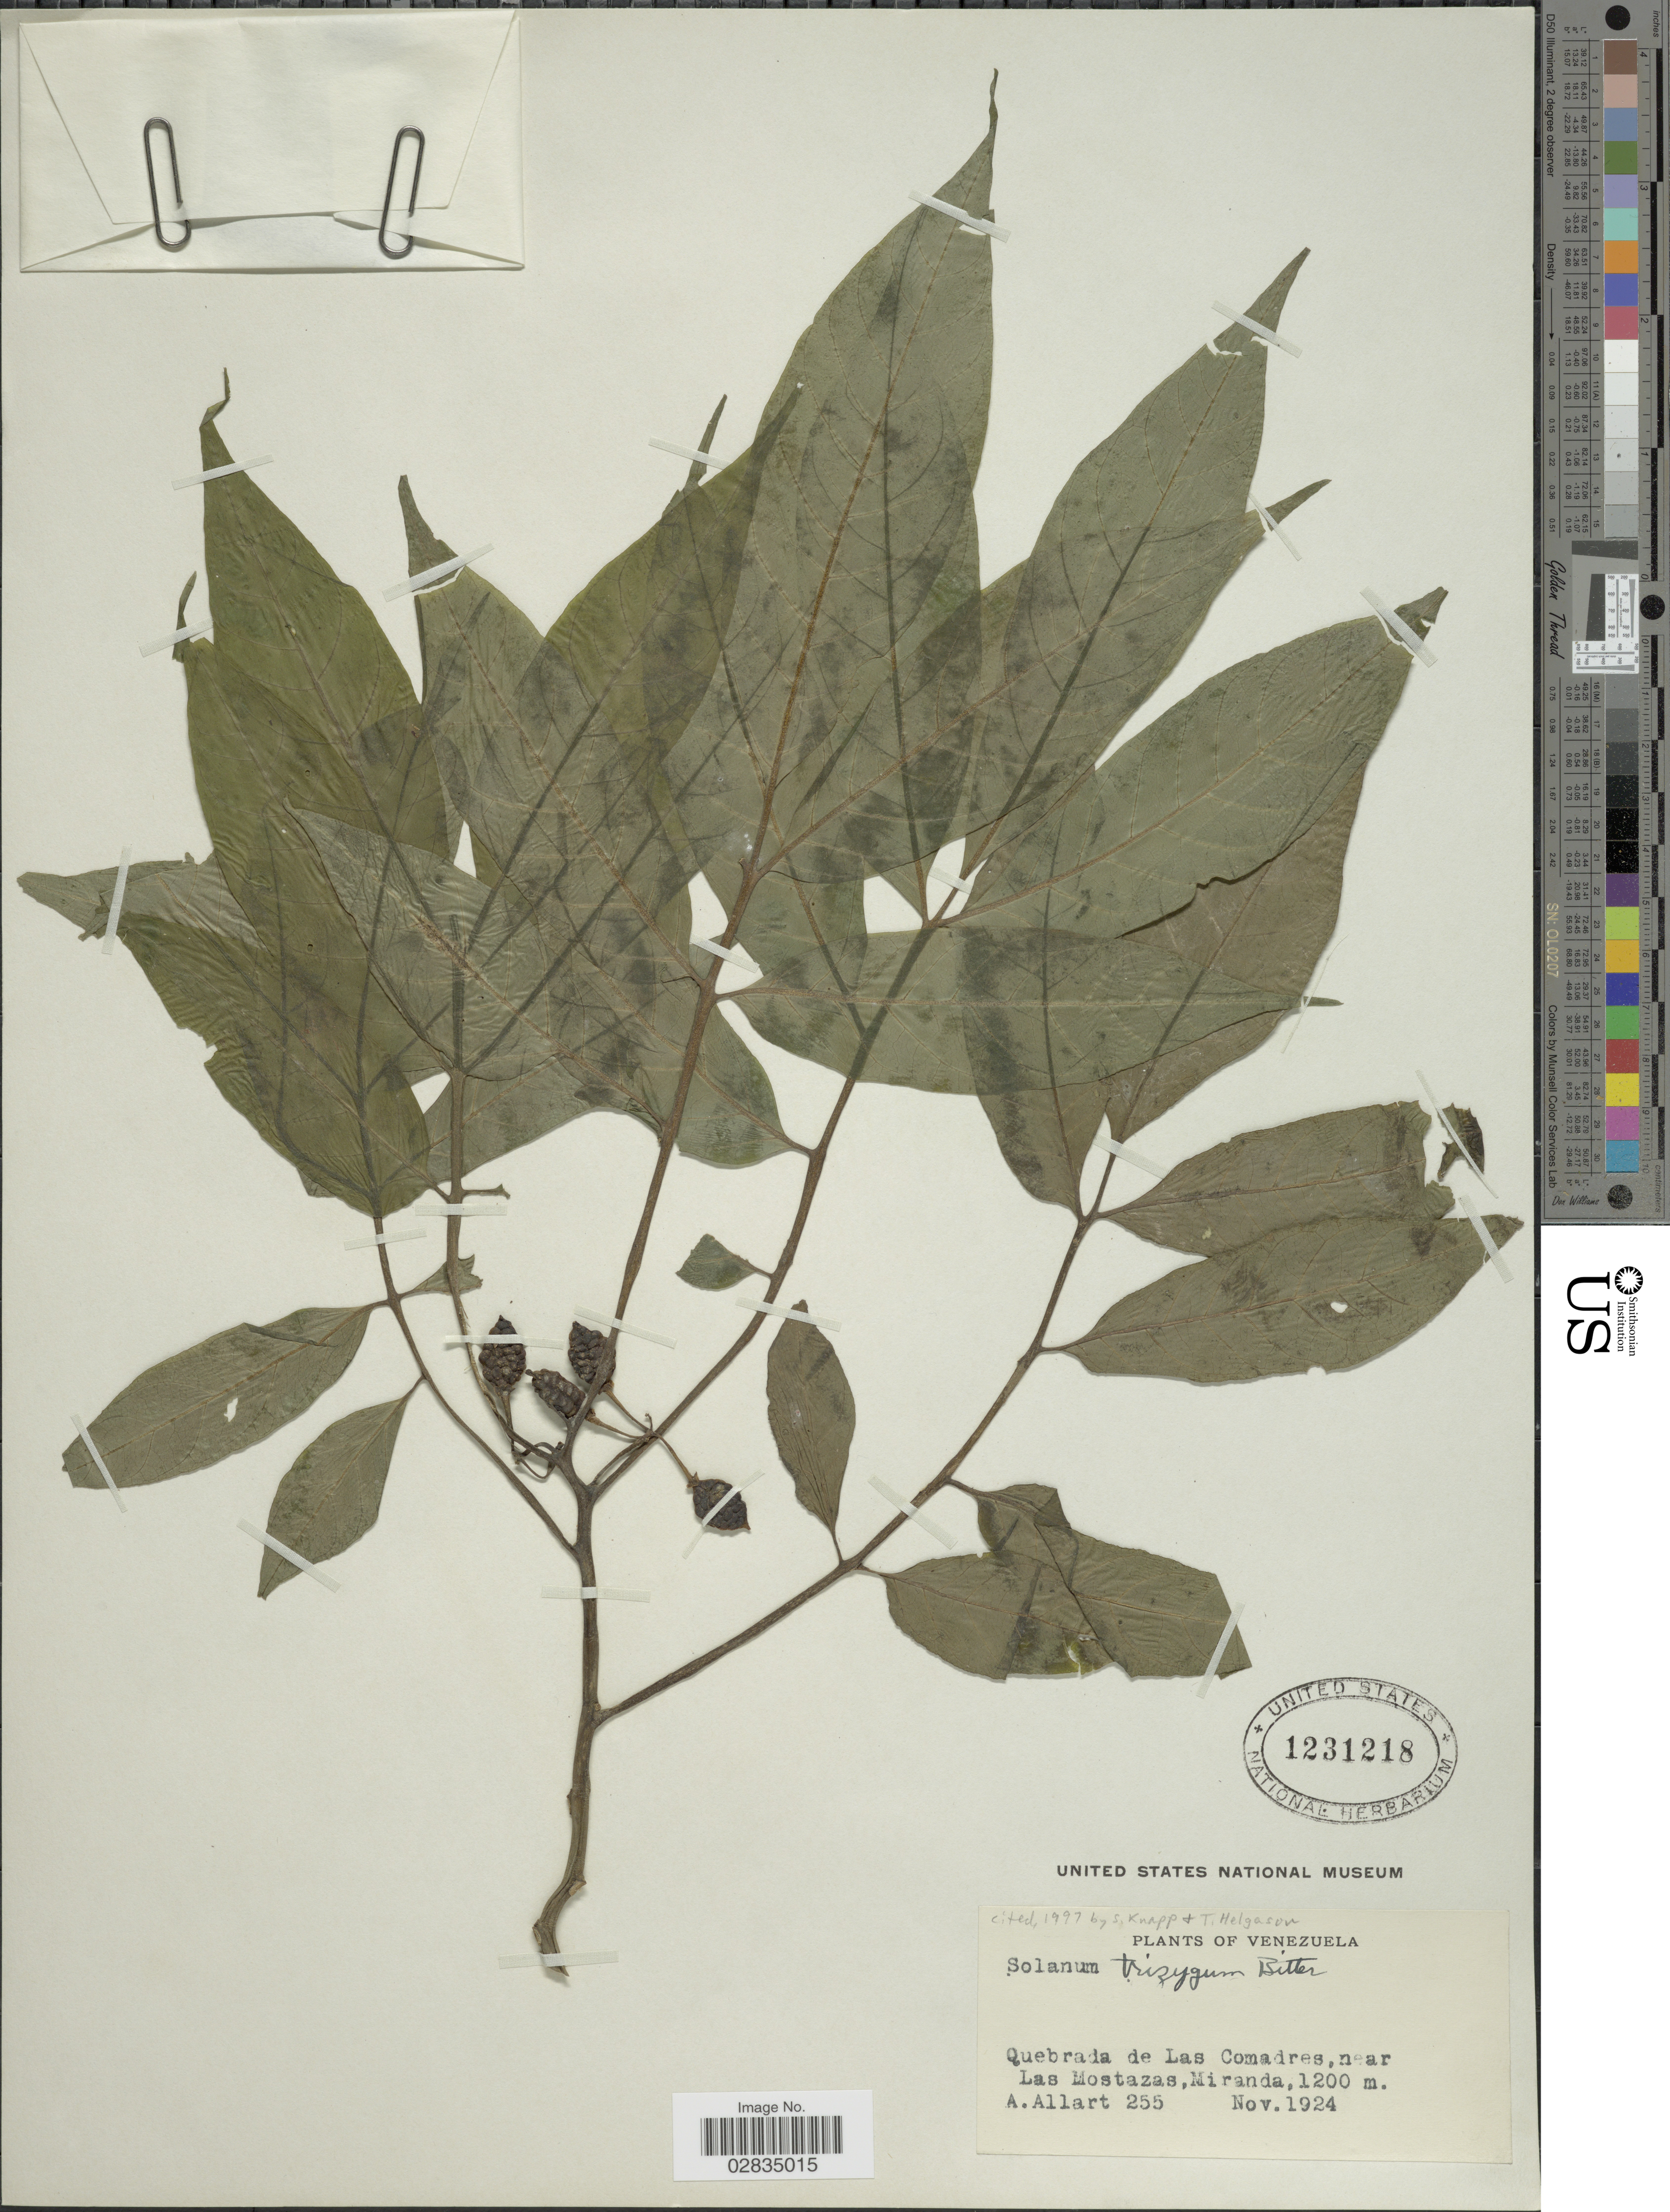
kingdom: Plantae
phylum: Tracheophyta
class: Magnoliopsida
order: Solanales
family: Solanaceae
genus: Solanum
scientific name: Solanum trizygum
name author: Bitter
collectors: A. Allart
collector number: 255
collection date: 1924-11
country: Venezuela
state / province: Miranda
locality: Quebrada de Las Comadres, near Las Mostazas.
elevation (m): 1200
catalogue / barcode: US 1231218